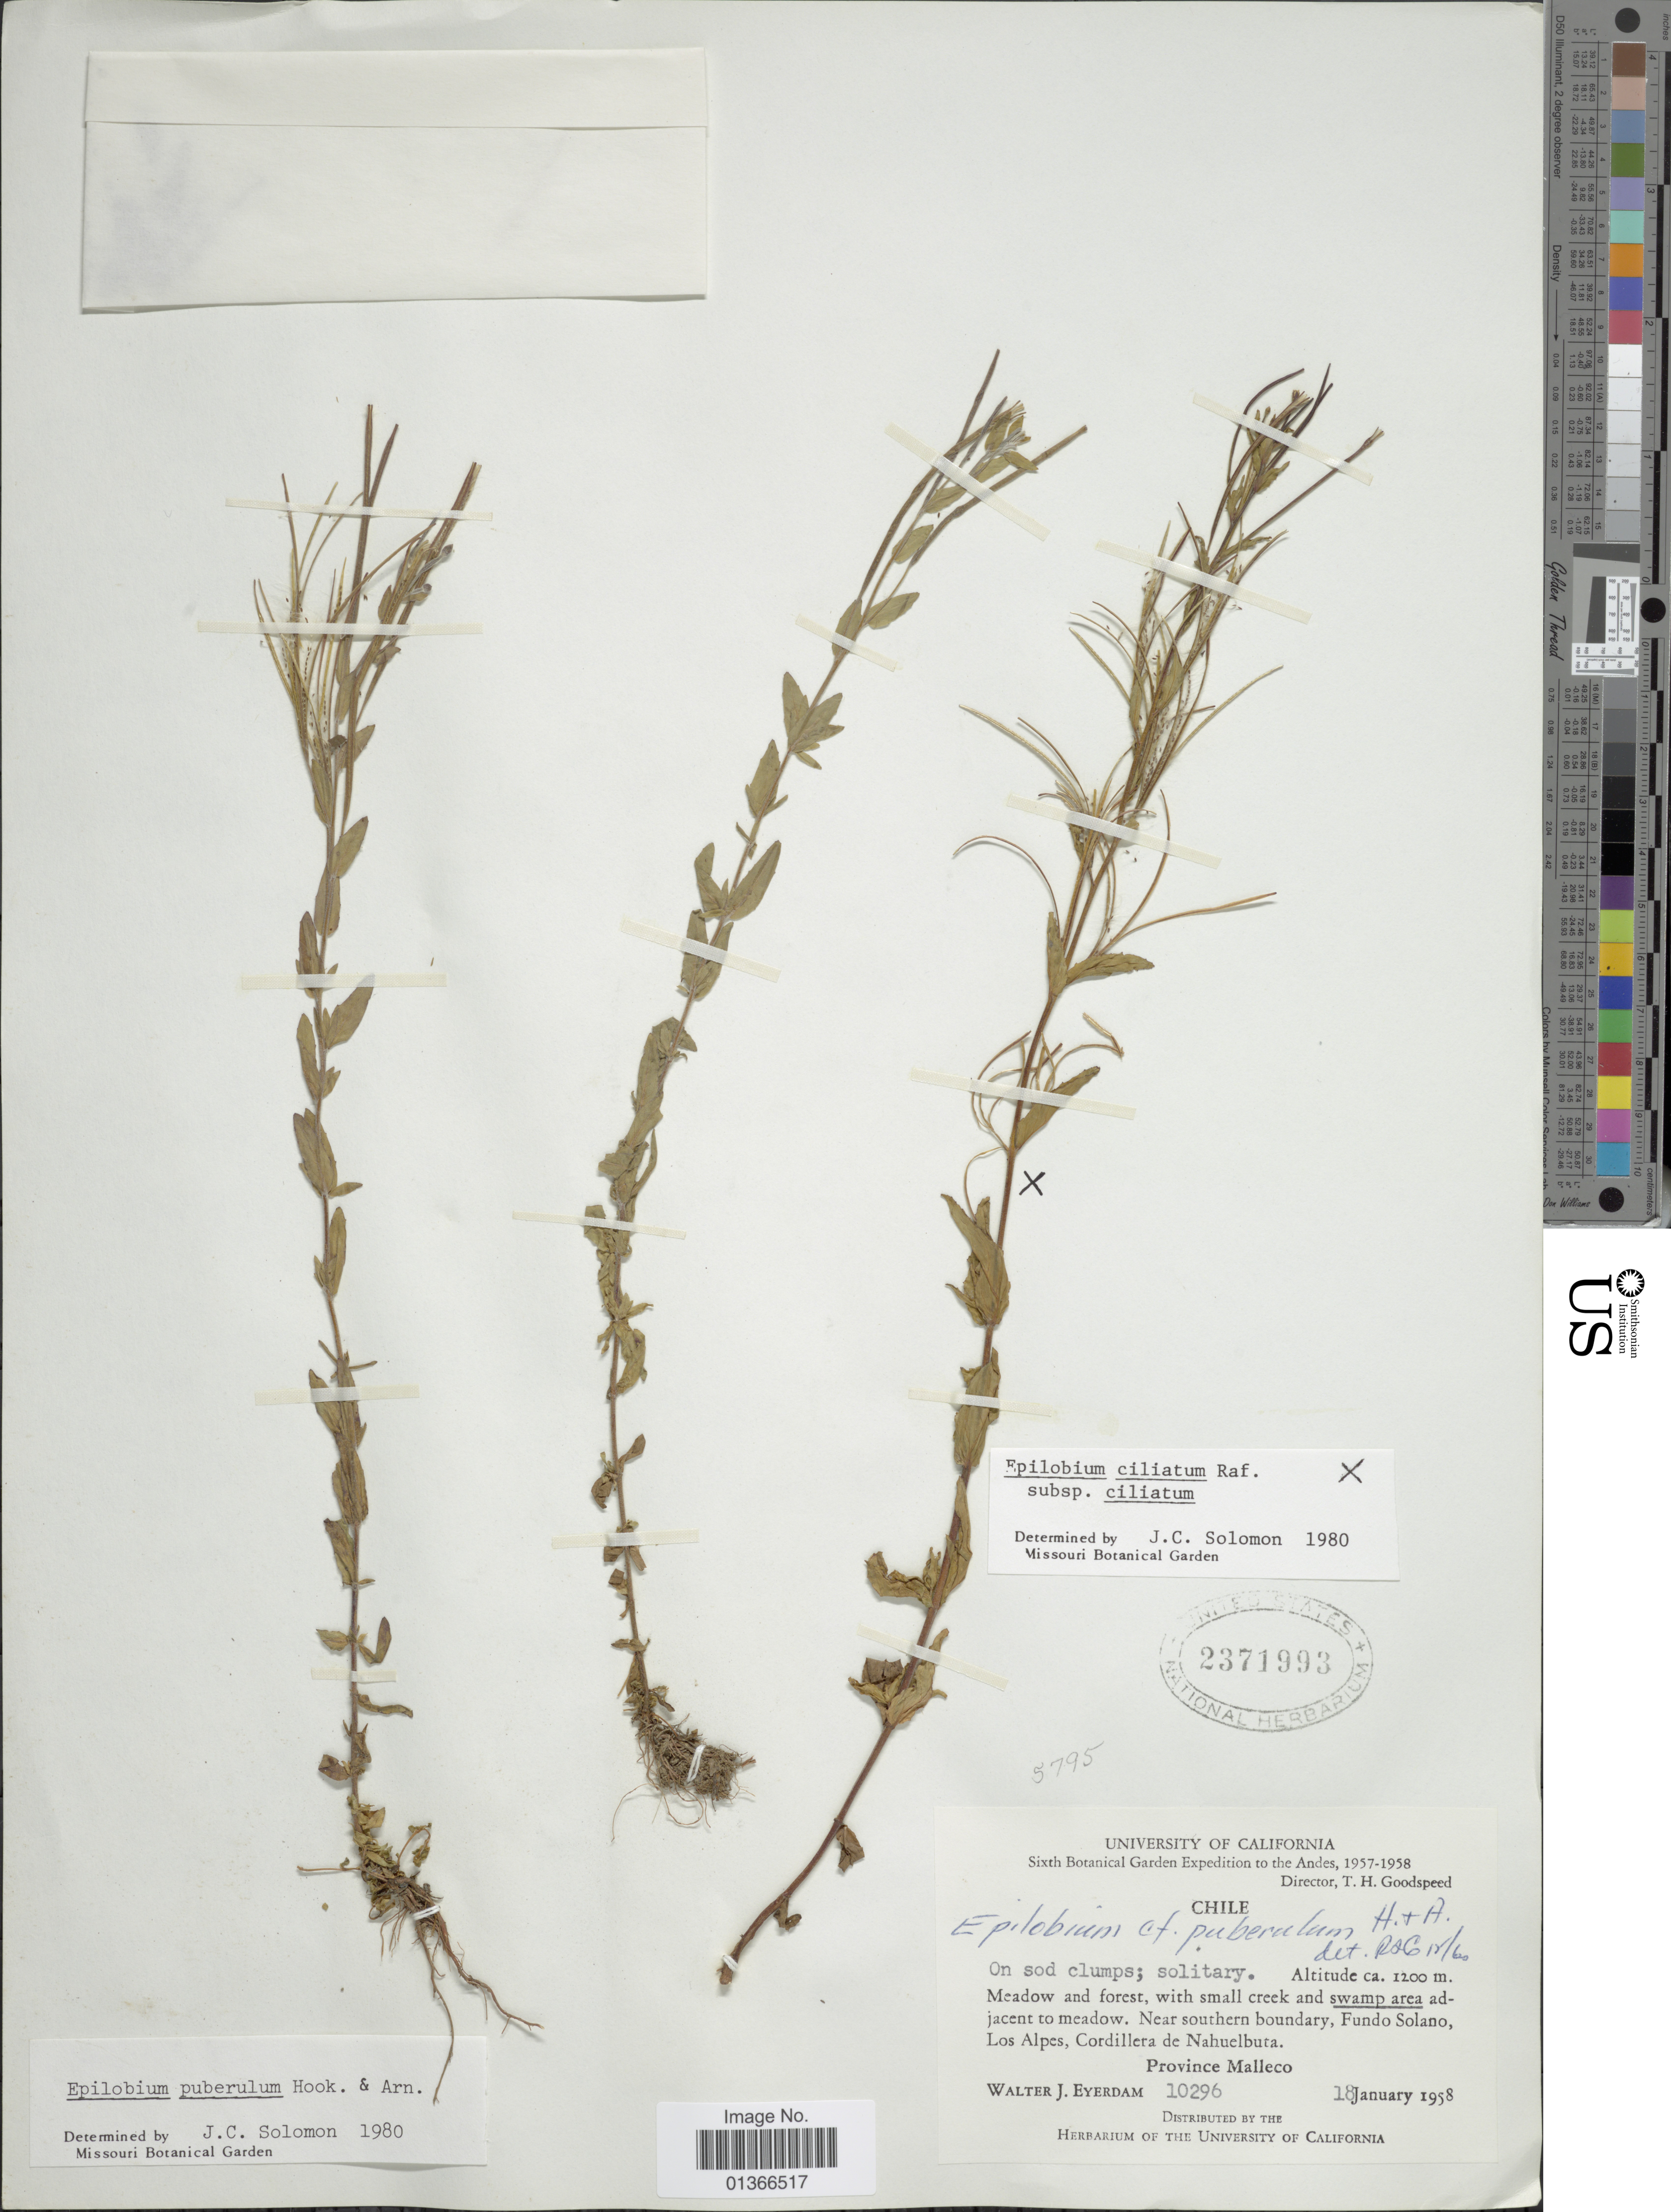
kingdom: Plantae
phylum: Tracheophyta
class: Magnoliopsida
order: Myrtales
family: Onagraceae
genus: Epilobium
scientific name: Epilobium ciliatum subsp. ciliatum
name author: Raf.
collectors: W. J. Eyerdam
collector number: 10296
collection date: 1958-01-18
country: Chile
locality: Near southern boundary, Fundo Solano, Los Alpes, Cordillera de Nahuelbuta. Province Malleco.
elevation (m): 1200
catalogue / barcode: US 2371993